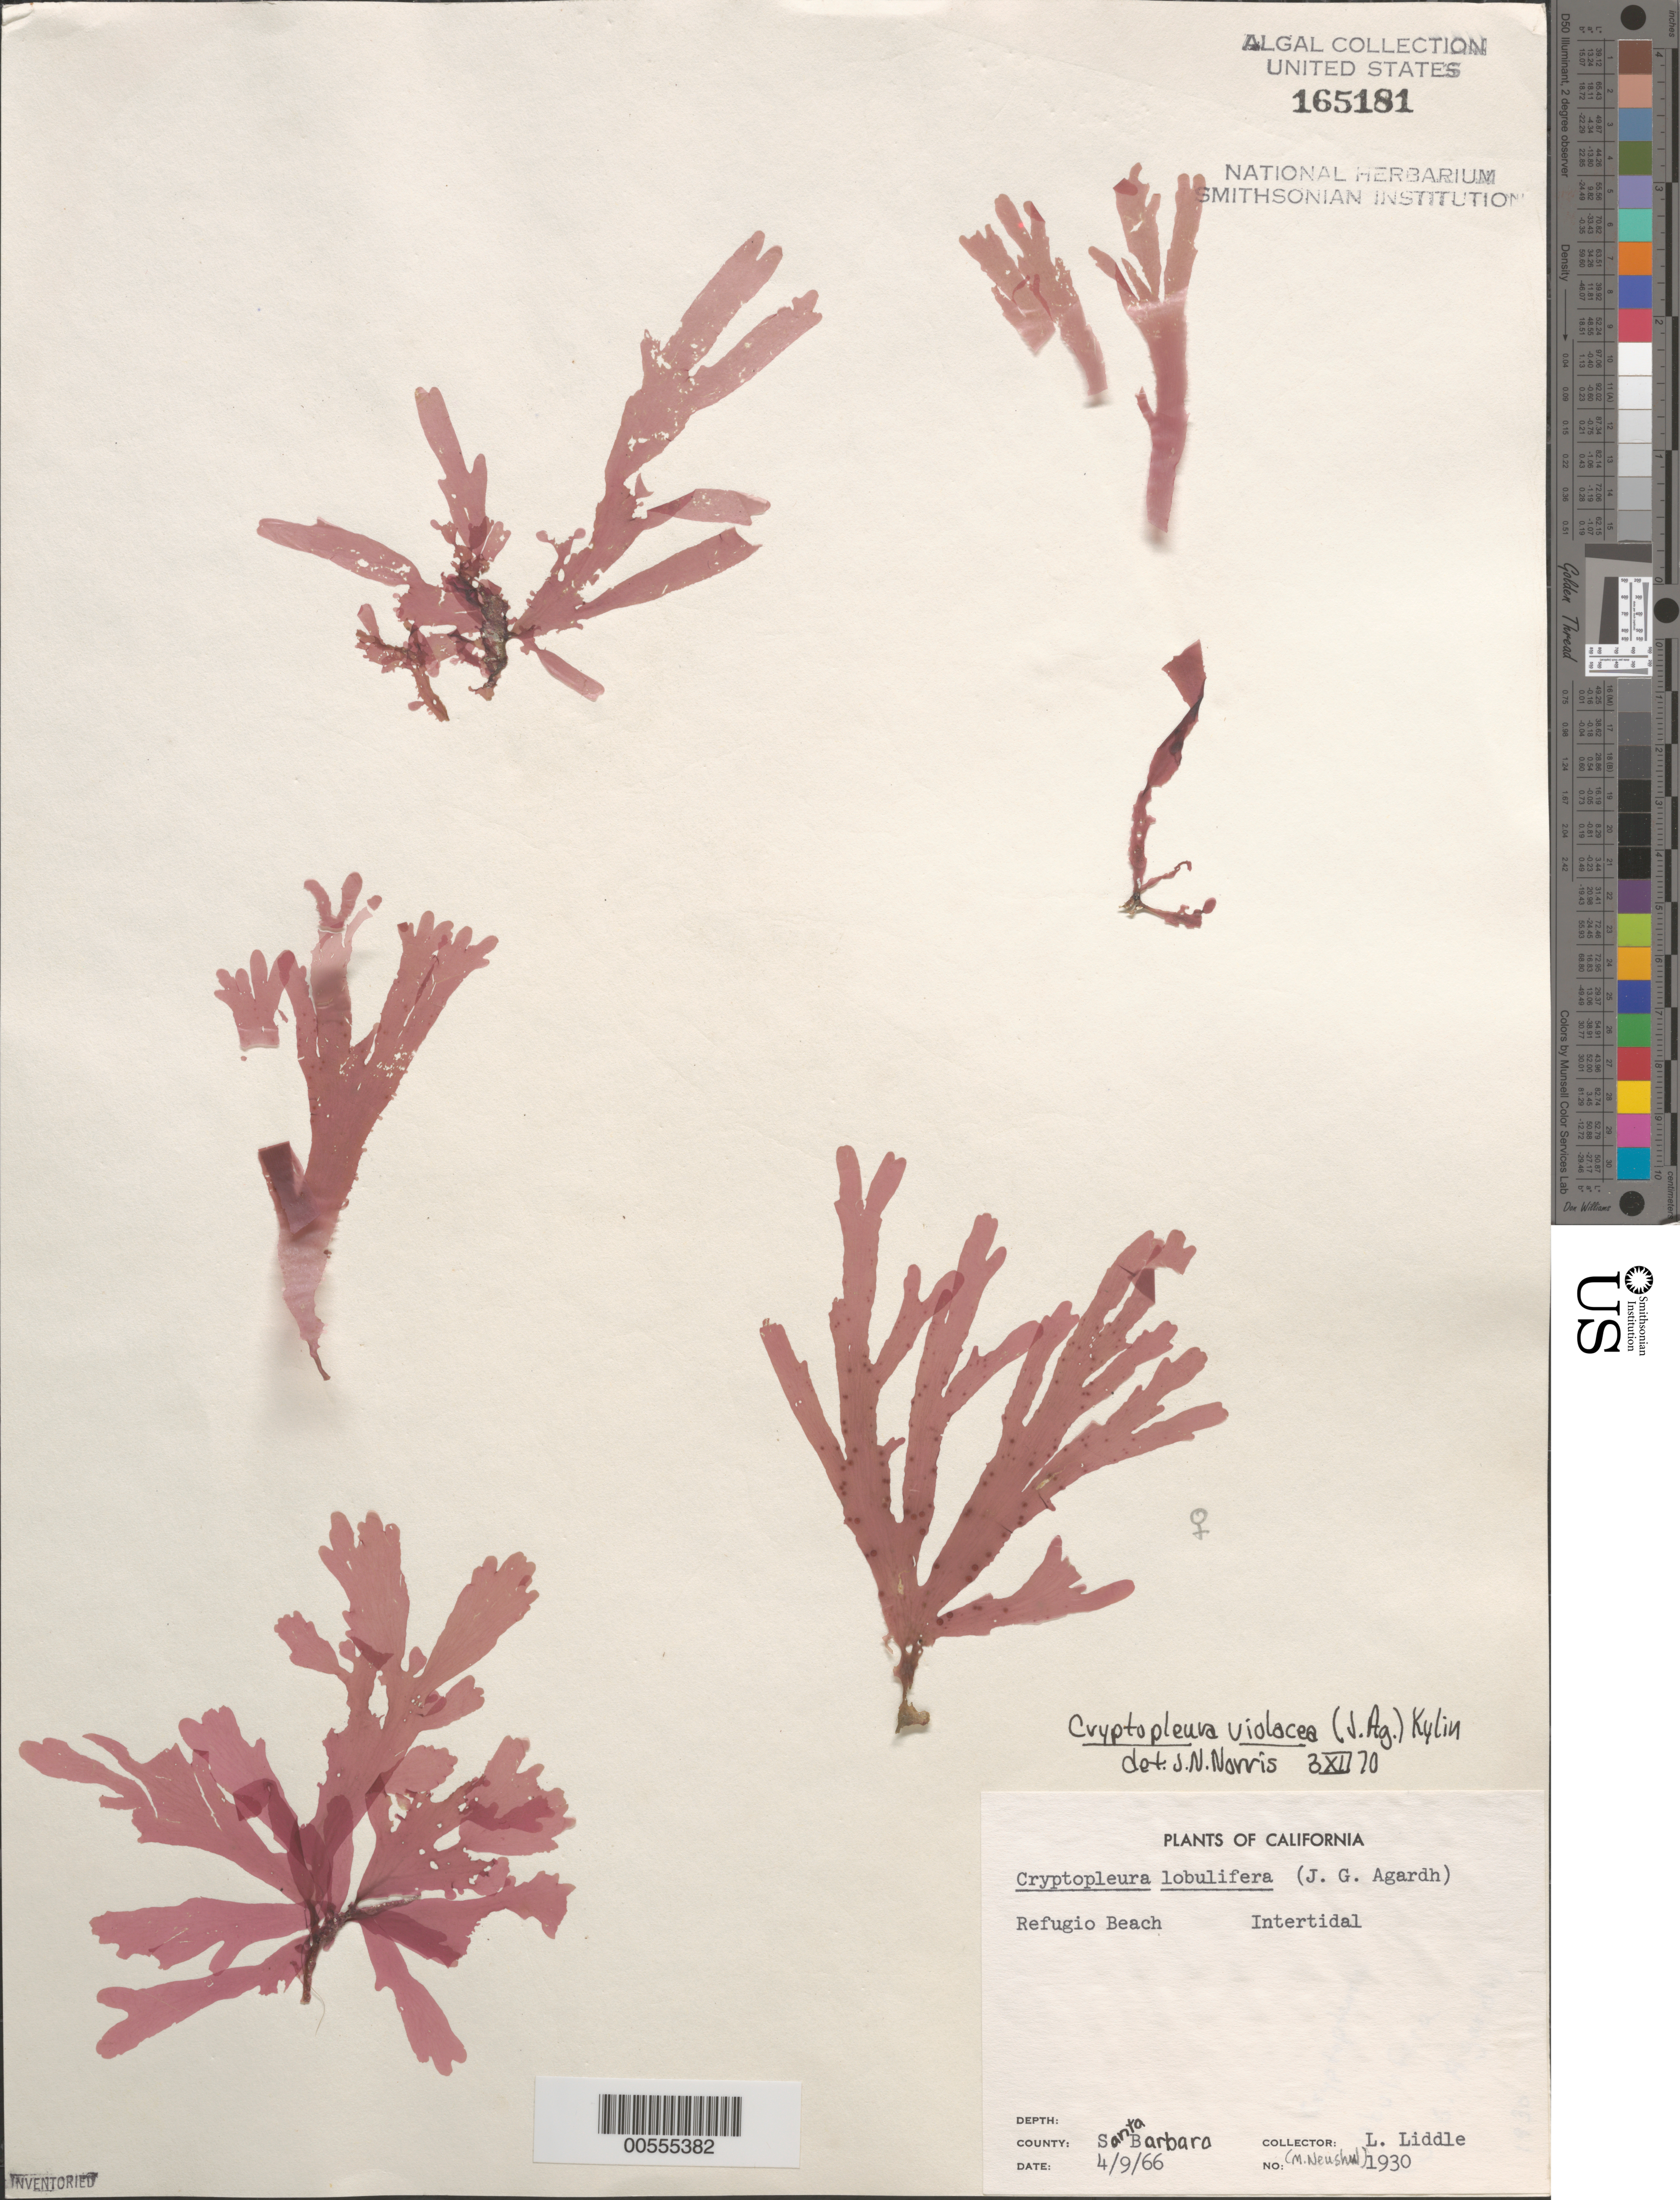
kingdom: Plantae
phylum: Rhodophyta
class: Florideophyceae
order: Ceramiales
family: Delesseriaceae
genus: Cryptopleura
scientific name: Cryptopleura violacea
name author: (J. Ag.) Kylin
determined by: Norris, James N.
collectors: L. Liddle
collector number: Neushul 1930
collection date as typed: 09 Apr 1966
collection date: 1966-04-09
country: United States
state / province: California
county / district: Santa Barbara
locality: Refugio Beach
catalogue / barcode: US 165181